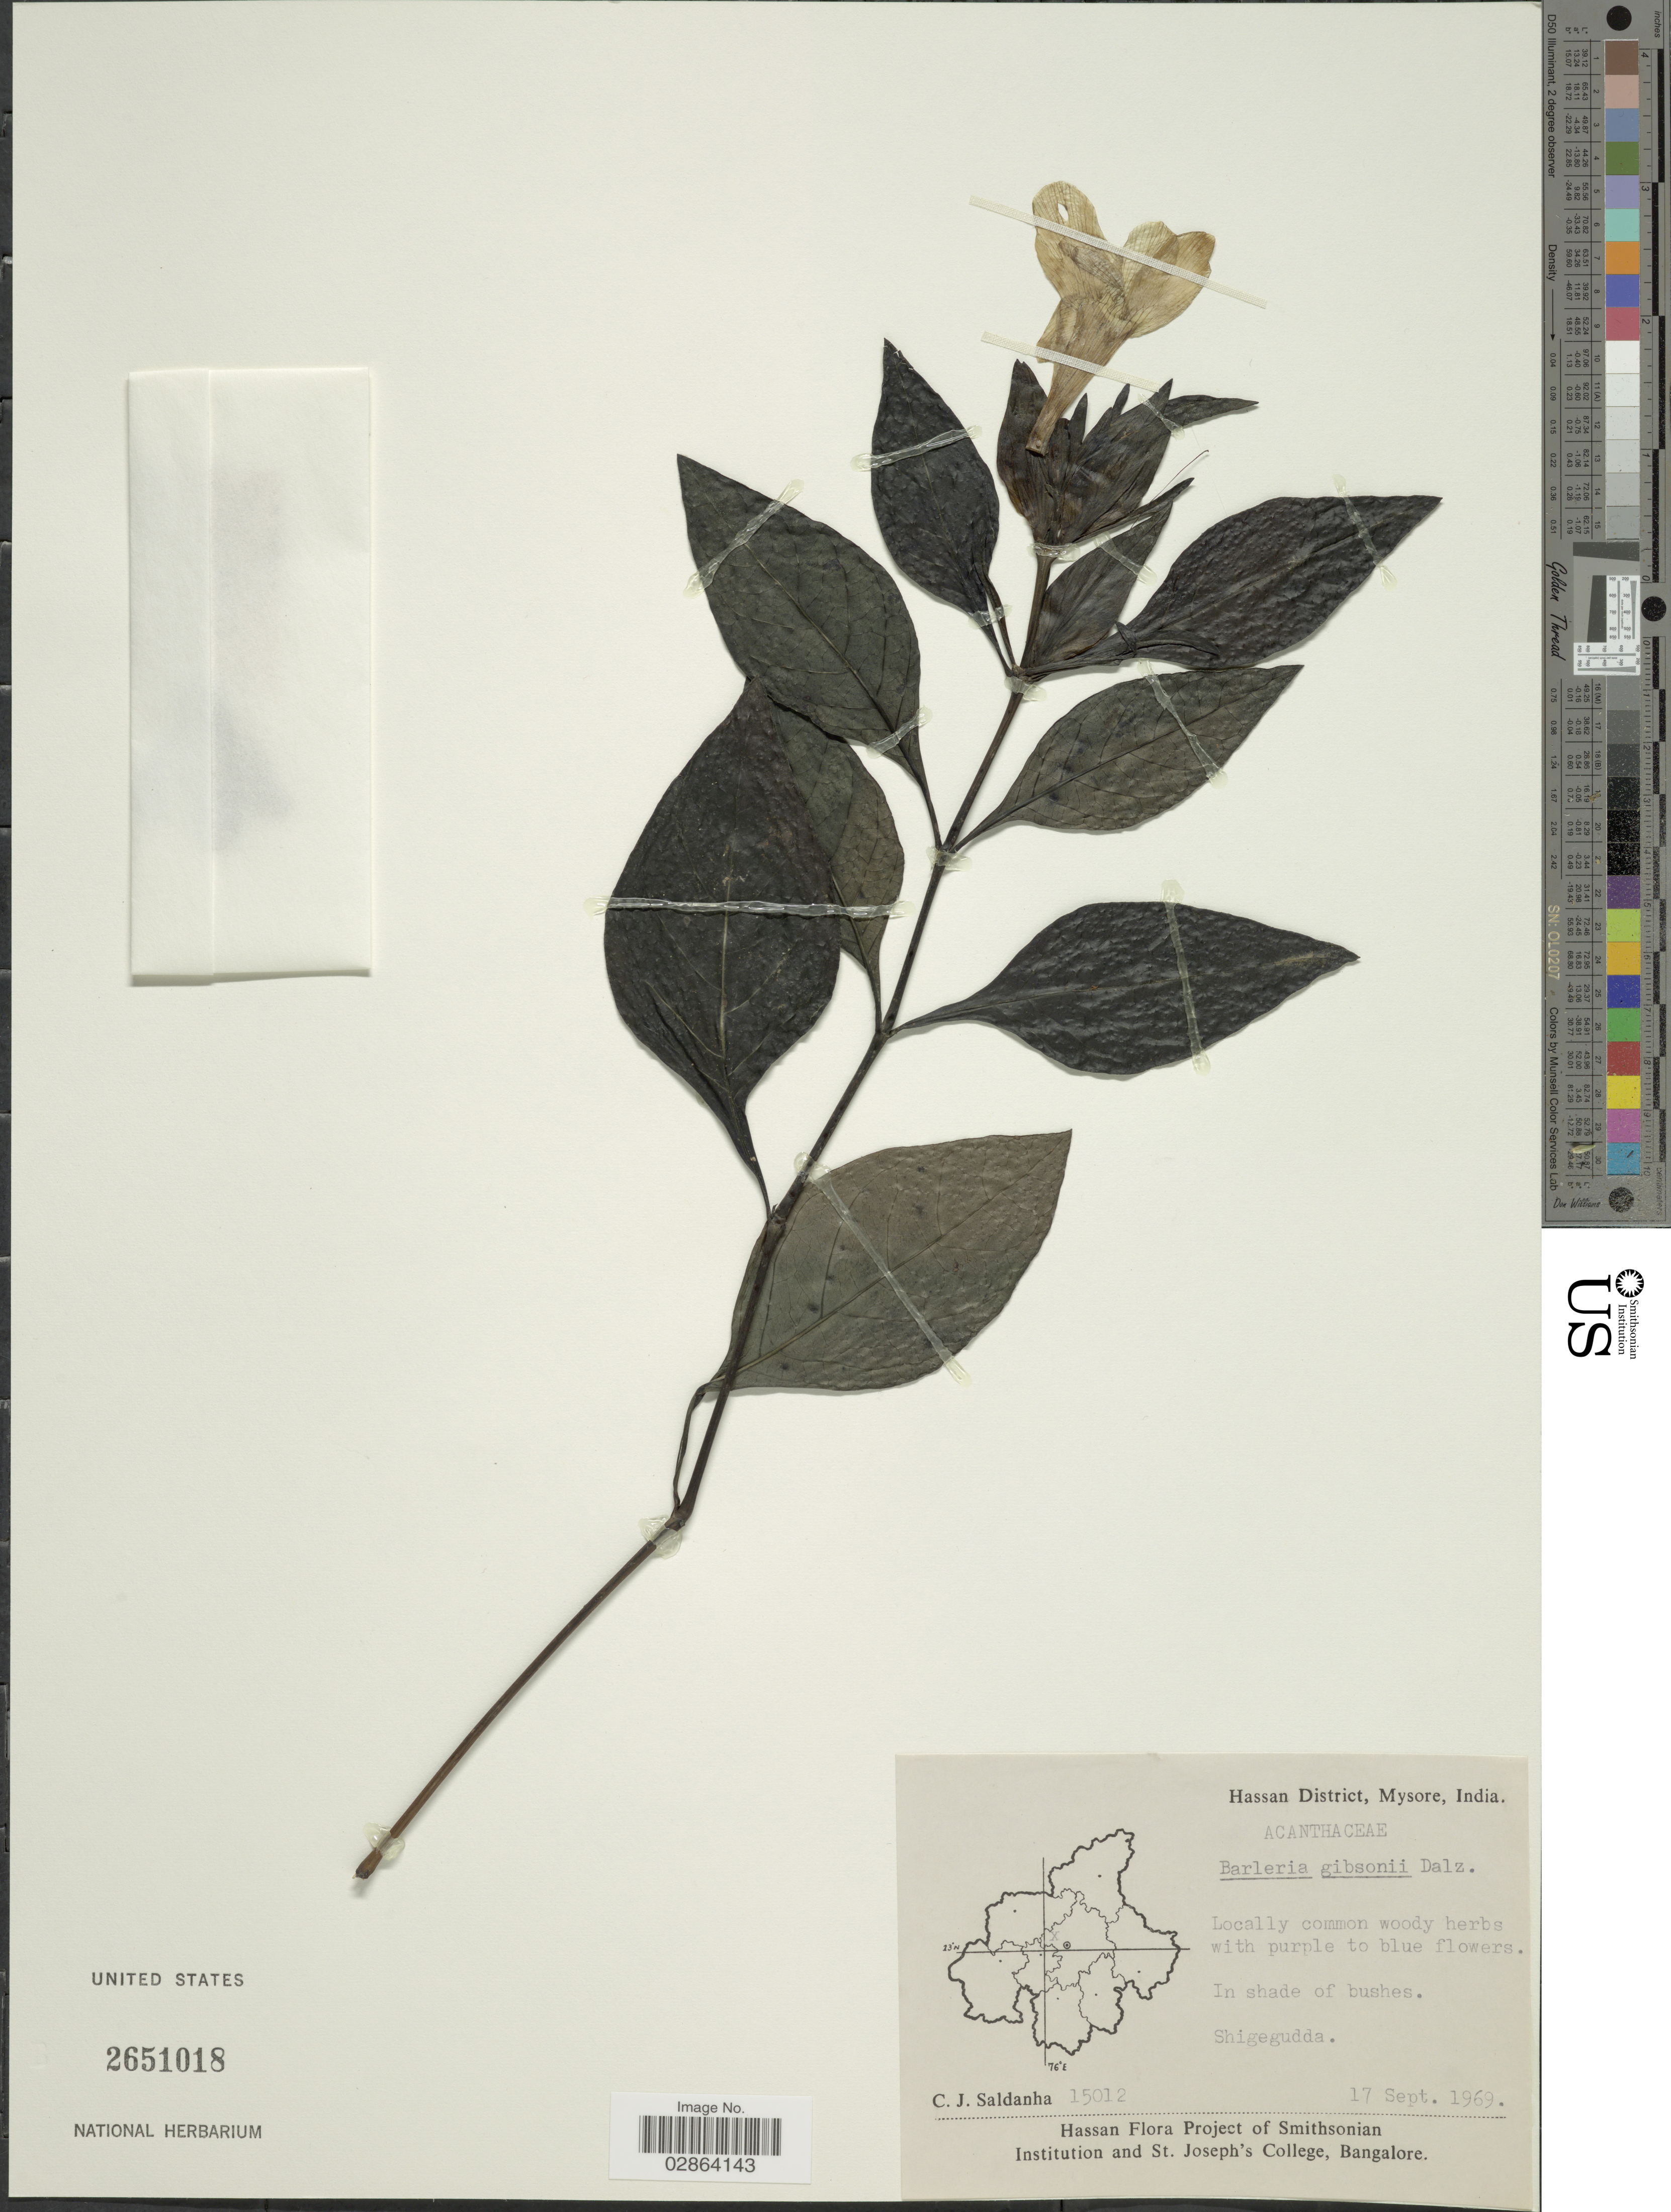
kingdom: Plantae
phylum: Tracheophyta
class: Magnoliopsida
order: Lamiales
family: Acanthaceae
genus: Barleria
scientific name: Barleria gibsonii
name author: Dalzell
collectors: C. J. Saldanha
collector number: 15012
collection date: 1969-09-17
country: India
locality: Hassan District, Mysore, Shigegudda.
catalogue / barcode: US 2651018